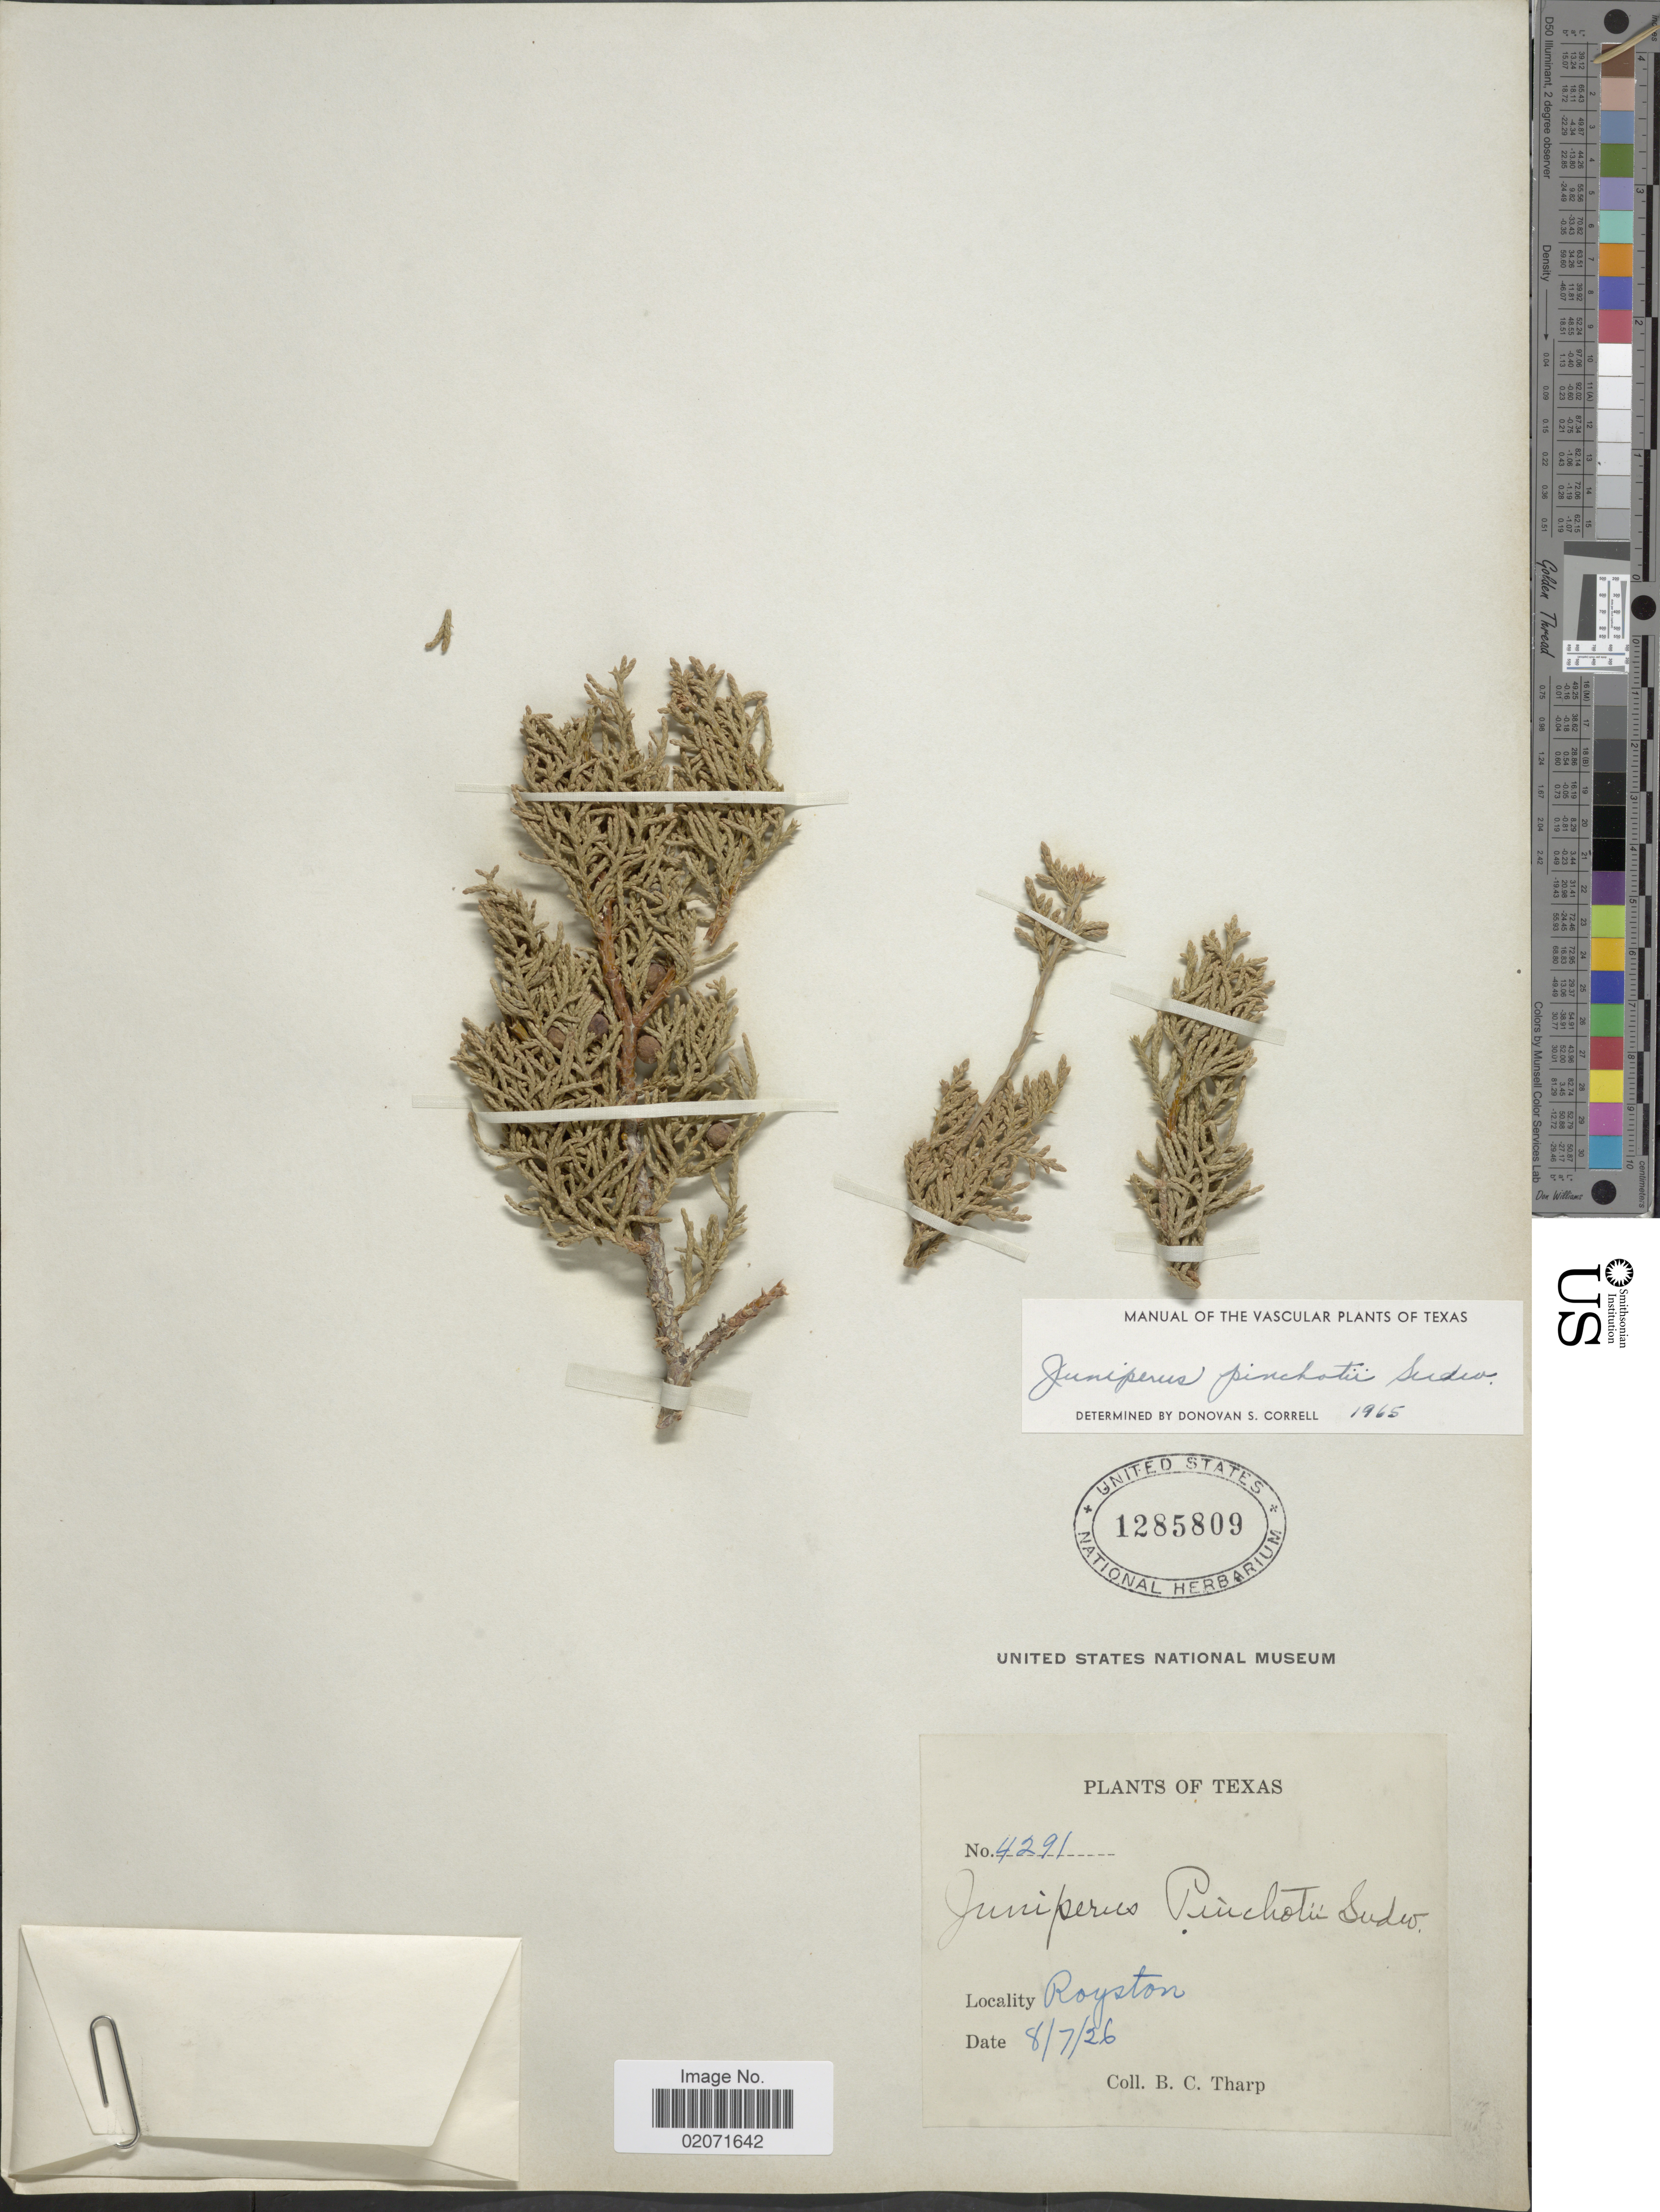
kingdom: Plantae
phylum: Tracheophyta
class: Pinopsida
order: Pinales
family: Cupressaceae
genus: Juniperus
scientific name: Juniperus pinchotii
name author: Sudw.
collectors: B. C. Tharp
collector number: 4291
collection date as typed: Transcribed d/m/y: 7/8/26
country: United States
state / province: Texas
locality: Royston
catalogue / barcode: US 1285809